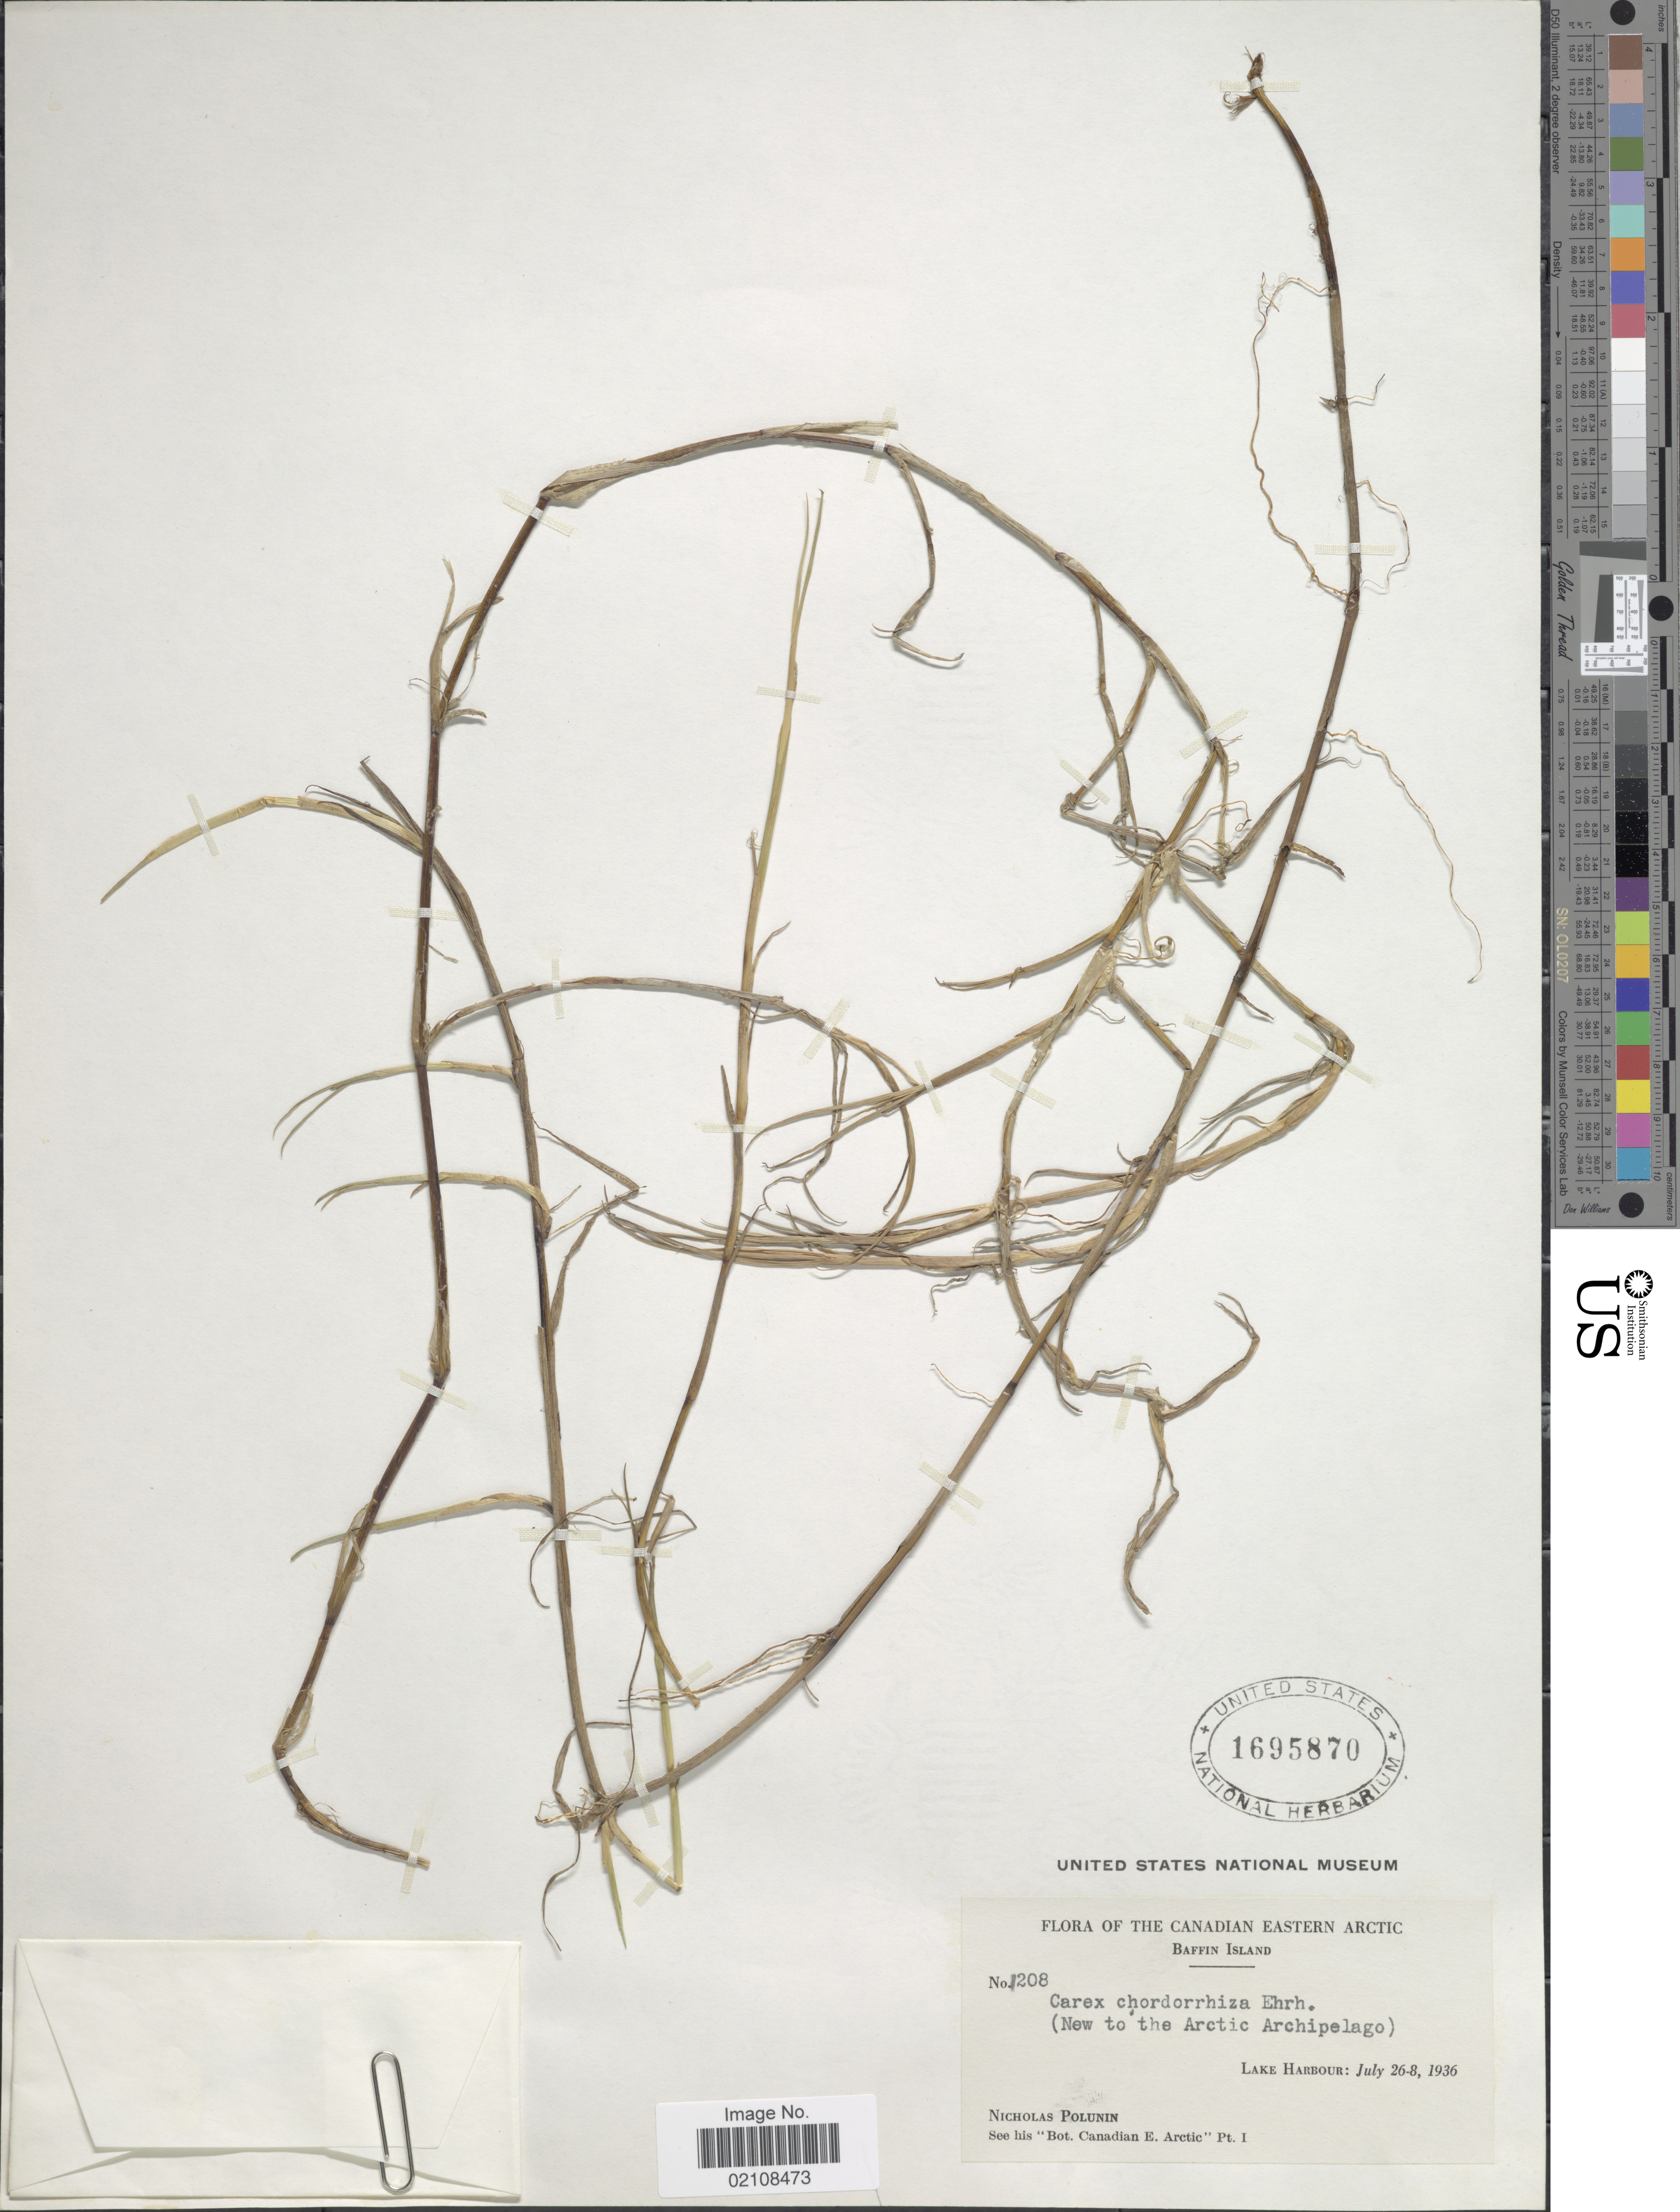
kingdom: Plantae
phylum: Tracheophyta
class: Liliopsida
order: Poales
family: Cyperaceae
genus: Carex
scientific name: Carex chordorrhiza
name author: L. f.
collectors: N. V. Polunin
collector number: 1208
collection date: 1936-07-26/1936-07-28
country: Canada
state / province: Nunavut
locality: Canadian Eastern Arctic. Baffin Island. Lake Harbour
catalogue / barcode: US 1695870